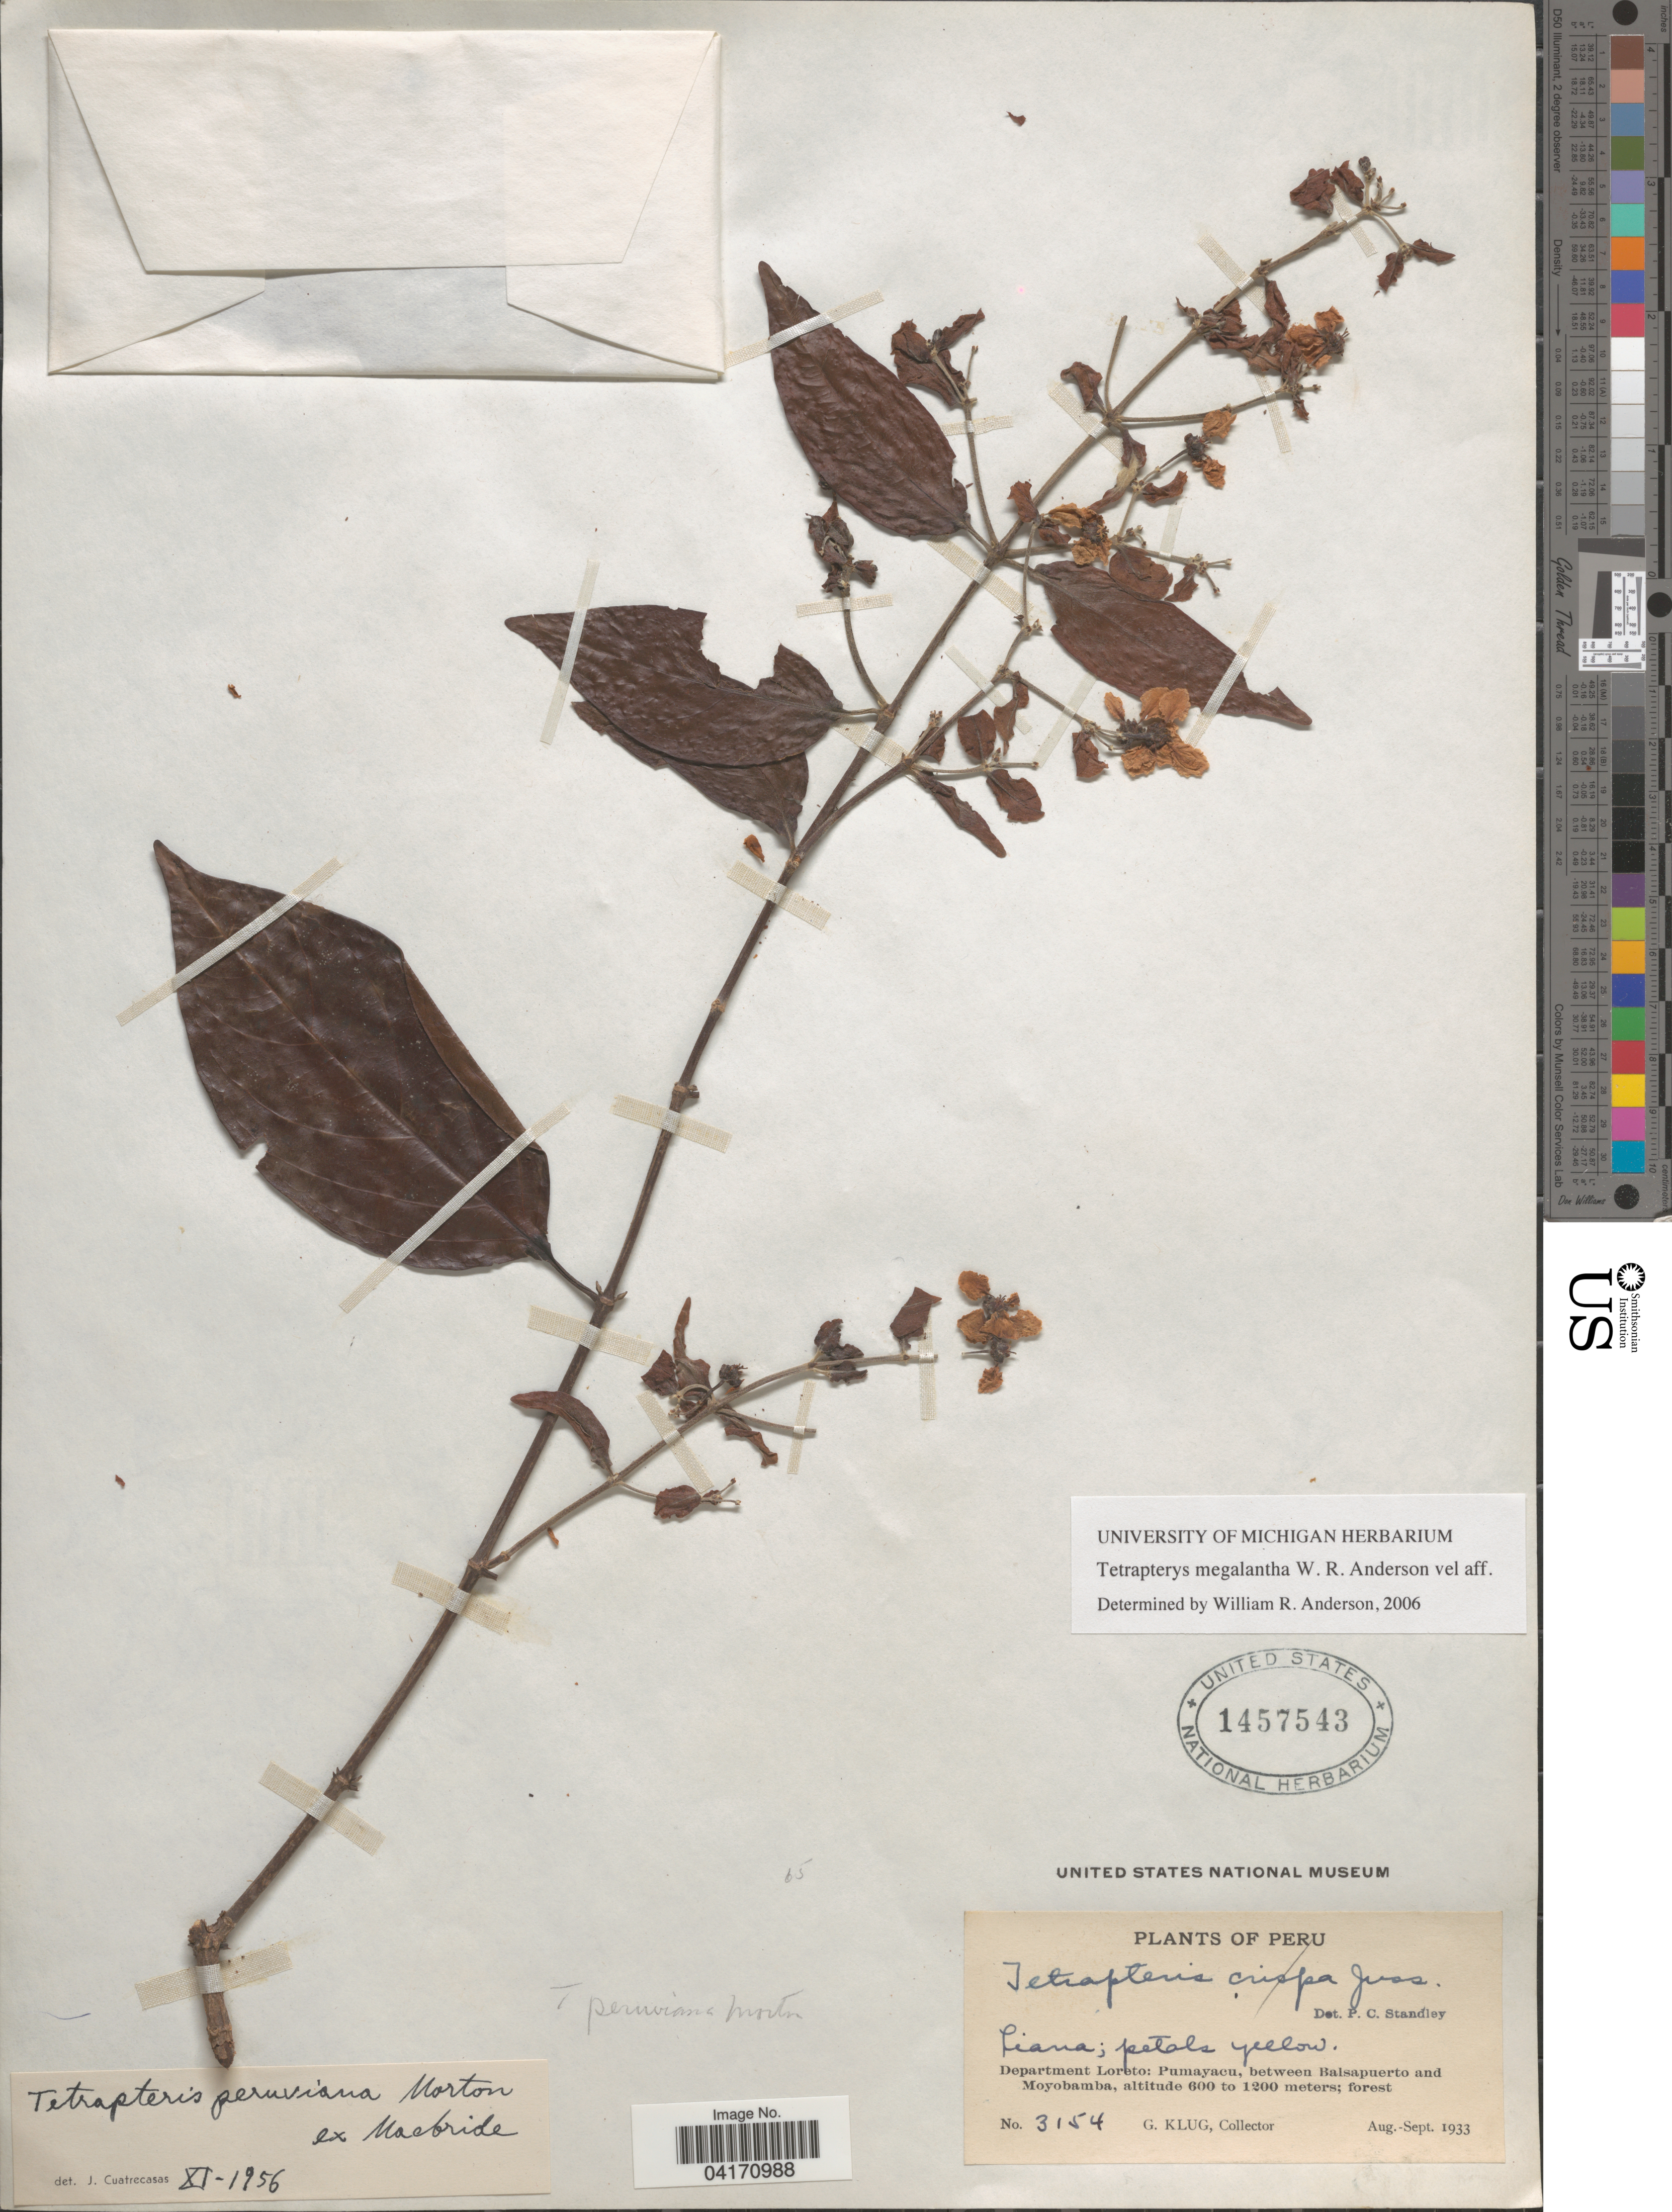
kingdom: Plantae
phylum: Tracheophyta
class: Magnoliopsida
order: Malpighiales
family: Malpighiaceae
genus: Tetrapterys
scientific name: Tetrapterys megalantha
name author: W.R. Anderson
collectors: G. Klug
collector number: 3154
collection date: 1933-08/1933-09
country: Peru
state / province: Loreto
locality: Department Loreto: Pumayacu, between Balsapuerto and Moyobamba.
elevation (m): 600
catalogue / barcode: US 1457543